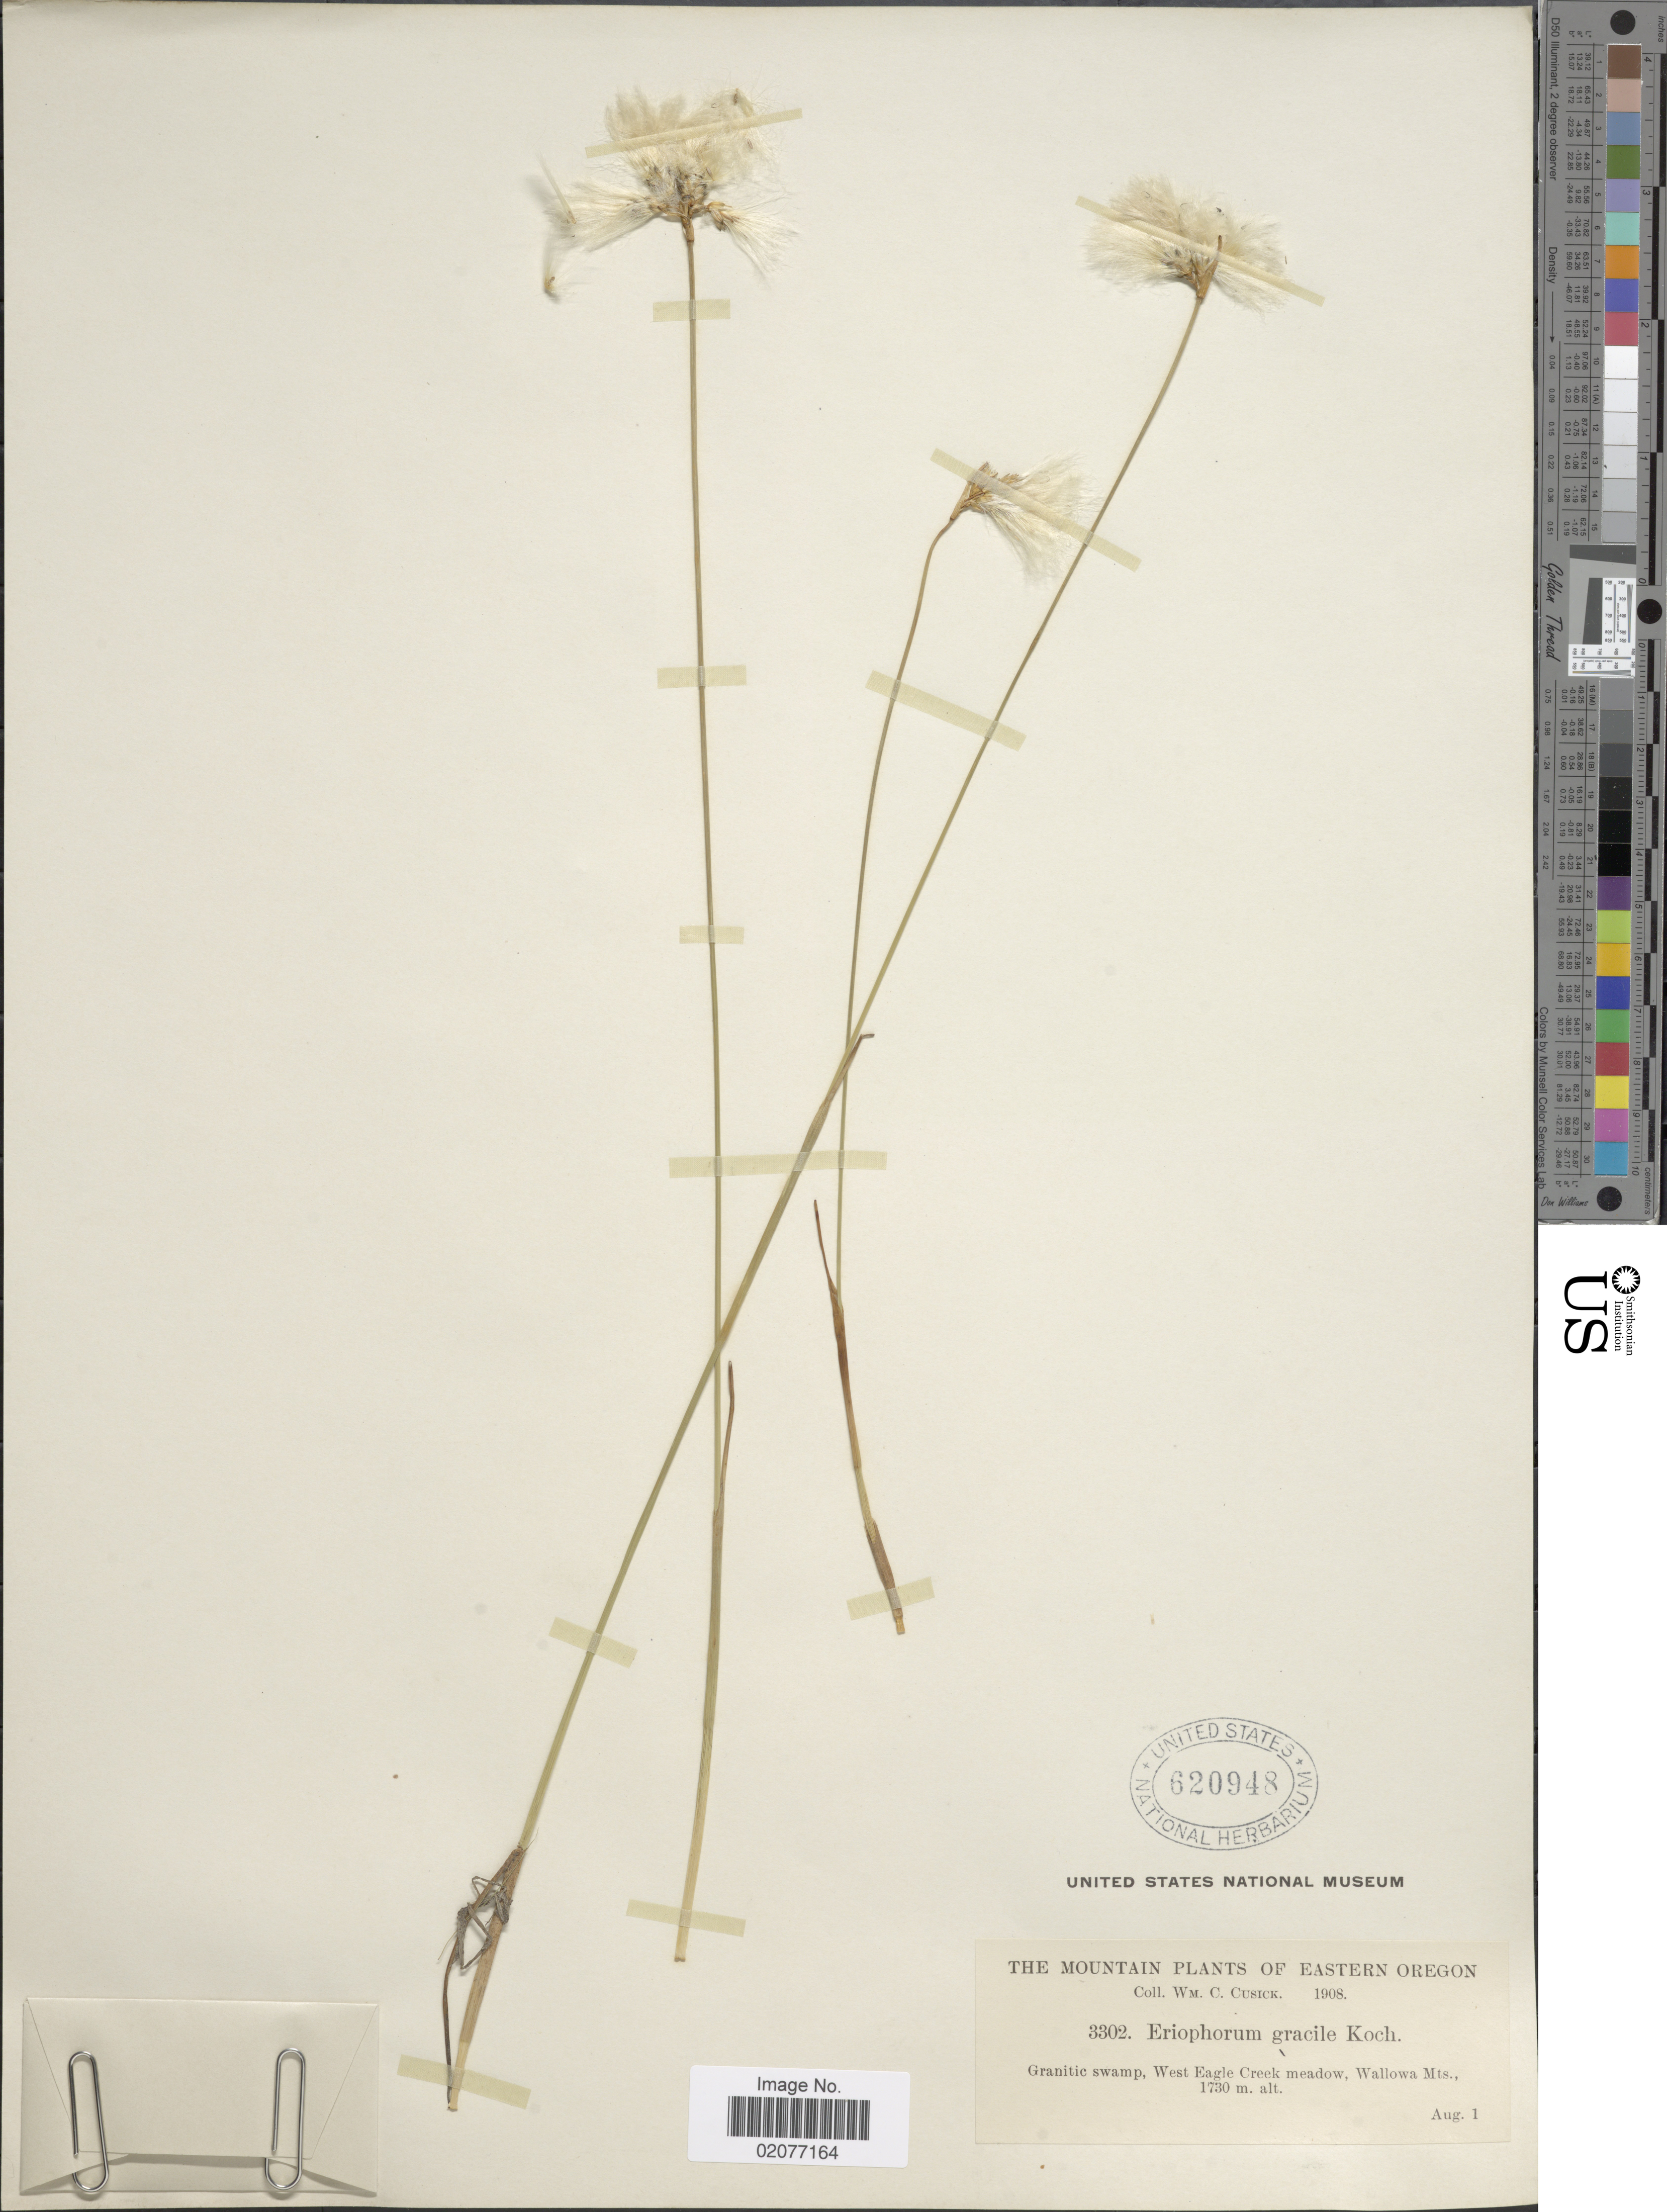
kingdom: Plantae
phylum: Tracheophyta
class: Liliopsida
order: Poales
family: Cyperaceae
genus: Eriophorum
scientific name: Eriophorum gracile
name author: W.D.J. Koch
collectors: W. C. Cusick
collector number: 3302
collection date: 1908-08-01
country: United States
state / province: Oregon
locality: Mountain, Eastern Oregon. Granitic Swamp, West Eagle Creek meadow, Wallowa Mts.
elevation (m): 1730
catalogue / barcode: US 62948